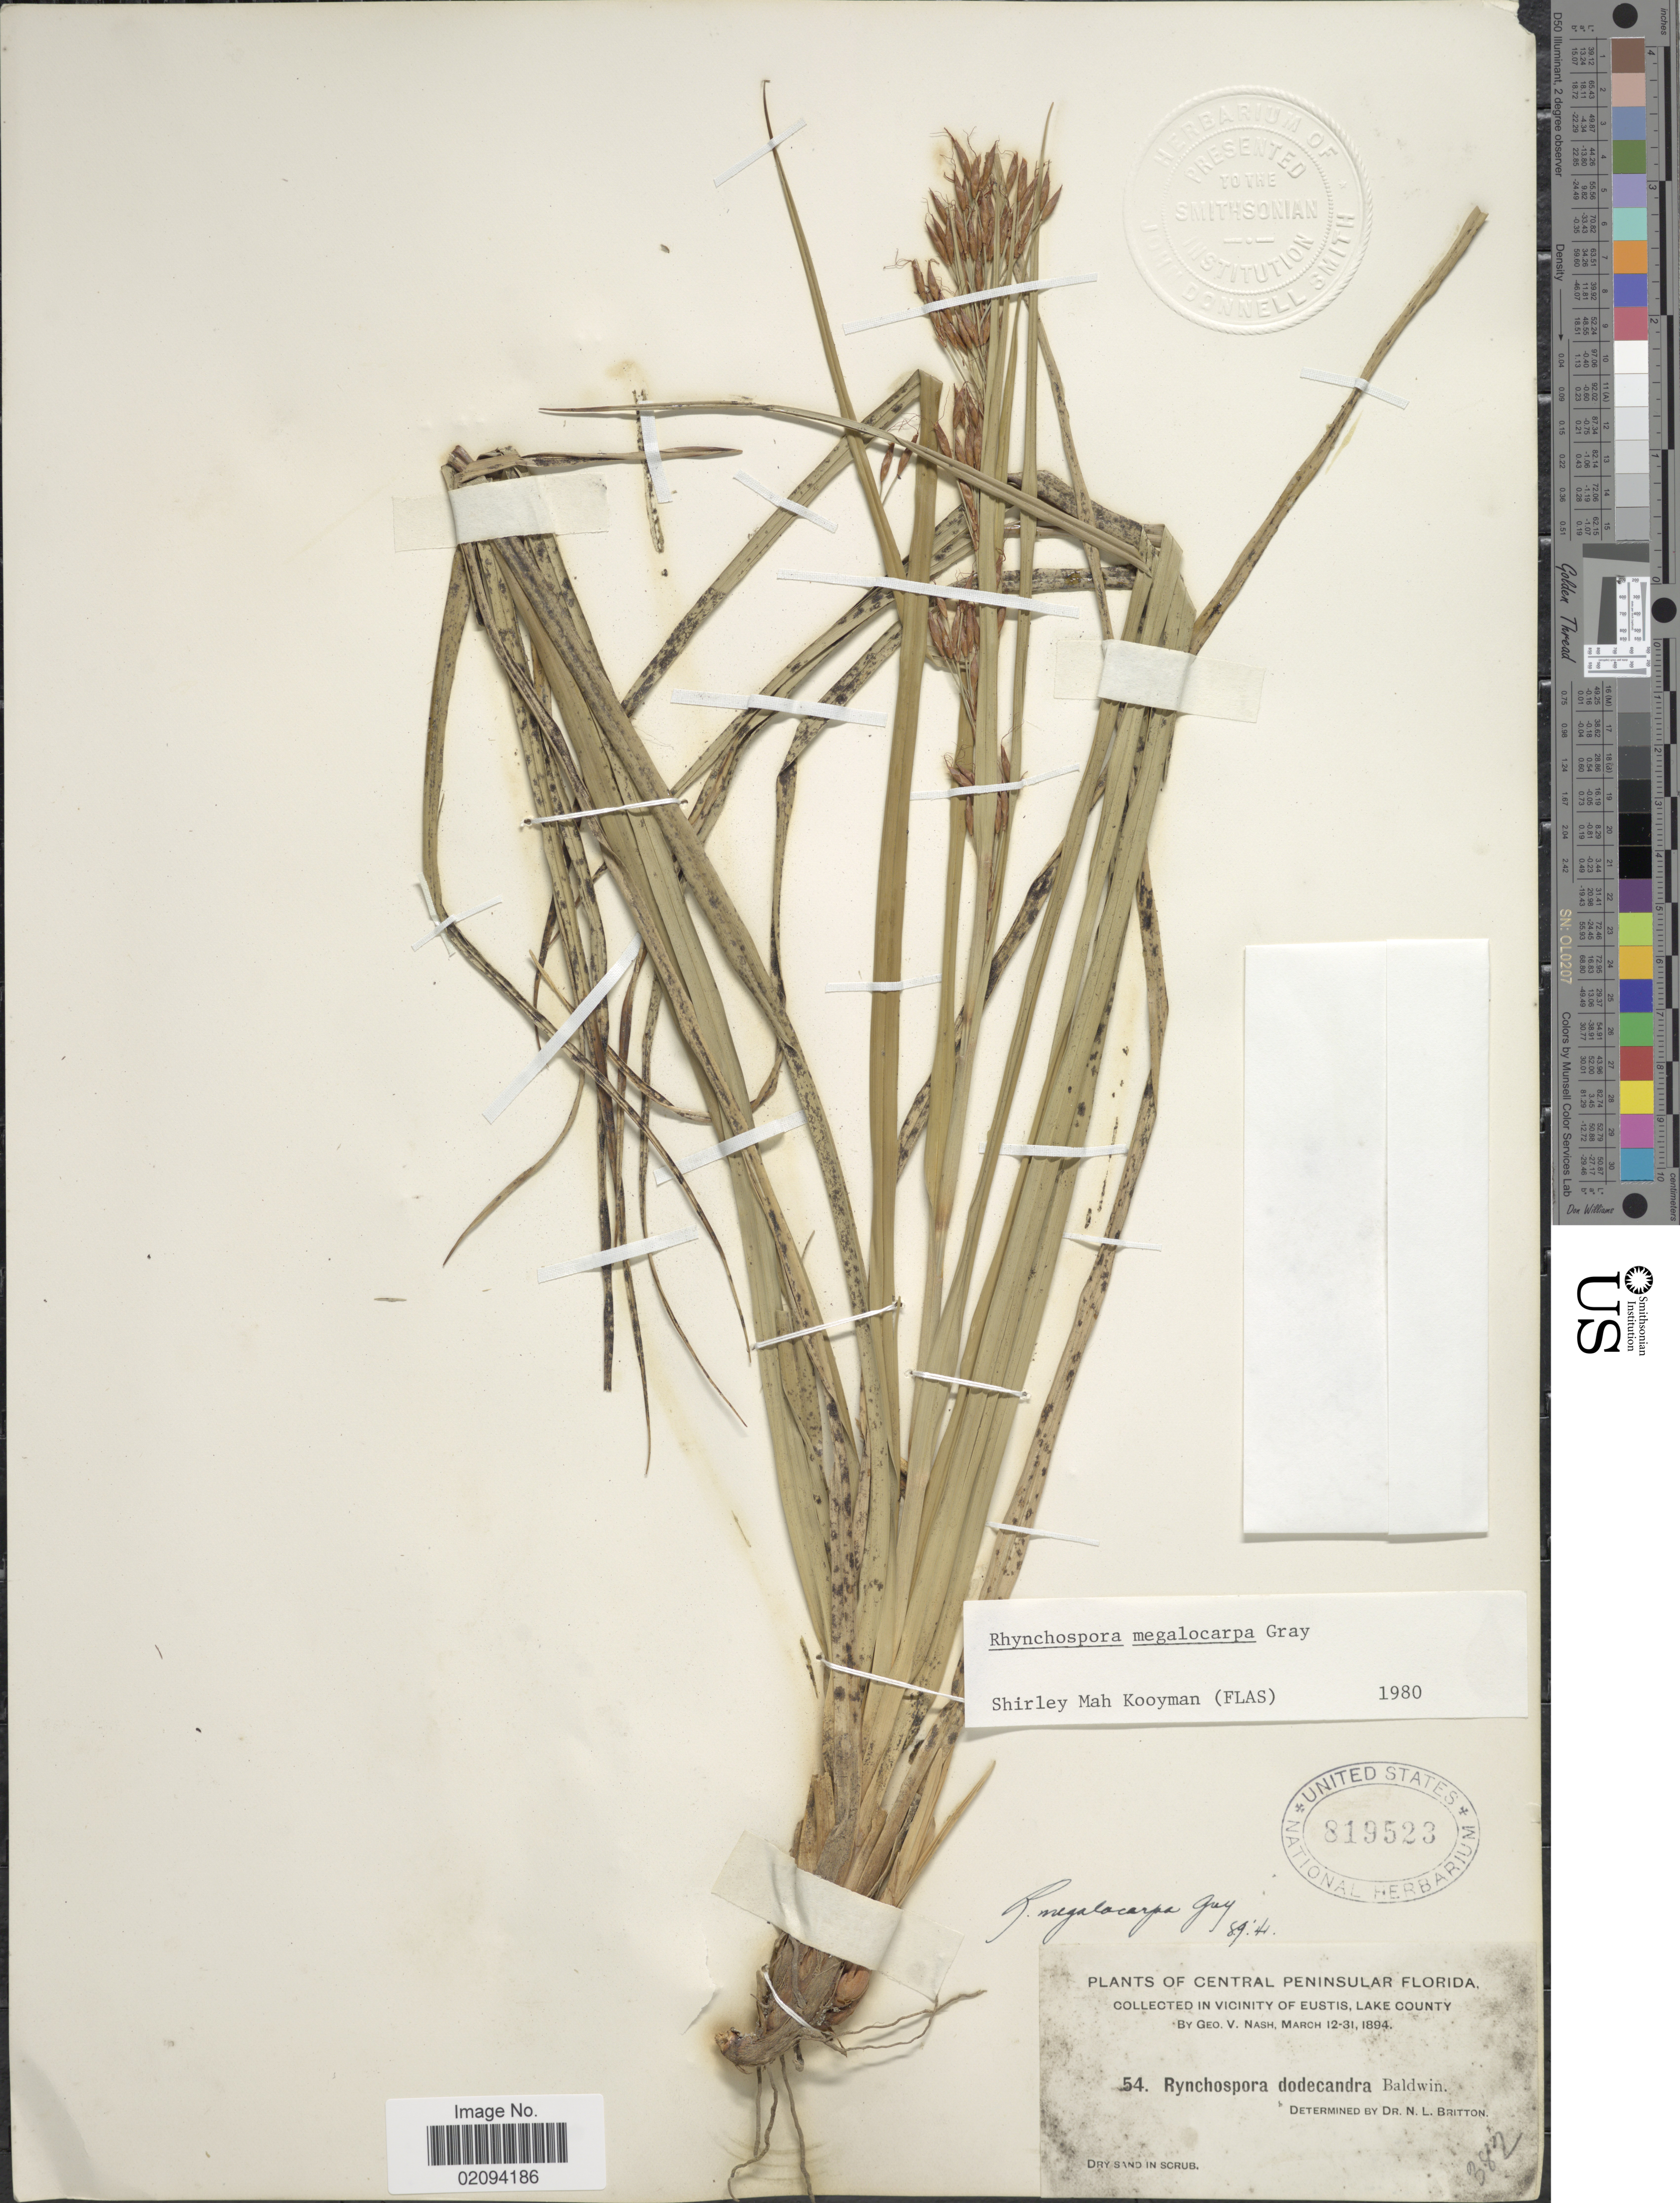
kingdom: Plantae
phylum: Tracheophyta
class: Liliopsida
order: Poales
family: Cyperaceae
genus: Rhynchospora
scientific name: Rhynchospora megalocarpa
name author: A. Gray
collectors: G. V. Nash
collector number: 54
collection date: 1894-03-12/1894-03-31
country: United States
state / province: Florida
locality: Central Peninsular Florida. In Vicinity of Eustis, Lake County. Dry sand in scrub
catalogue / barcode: US 819523